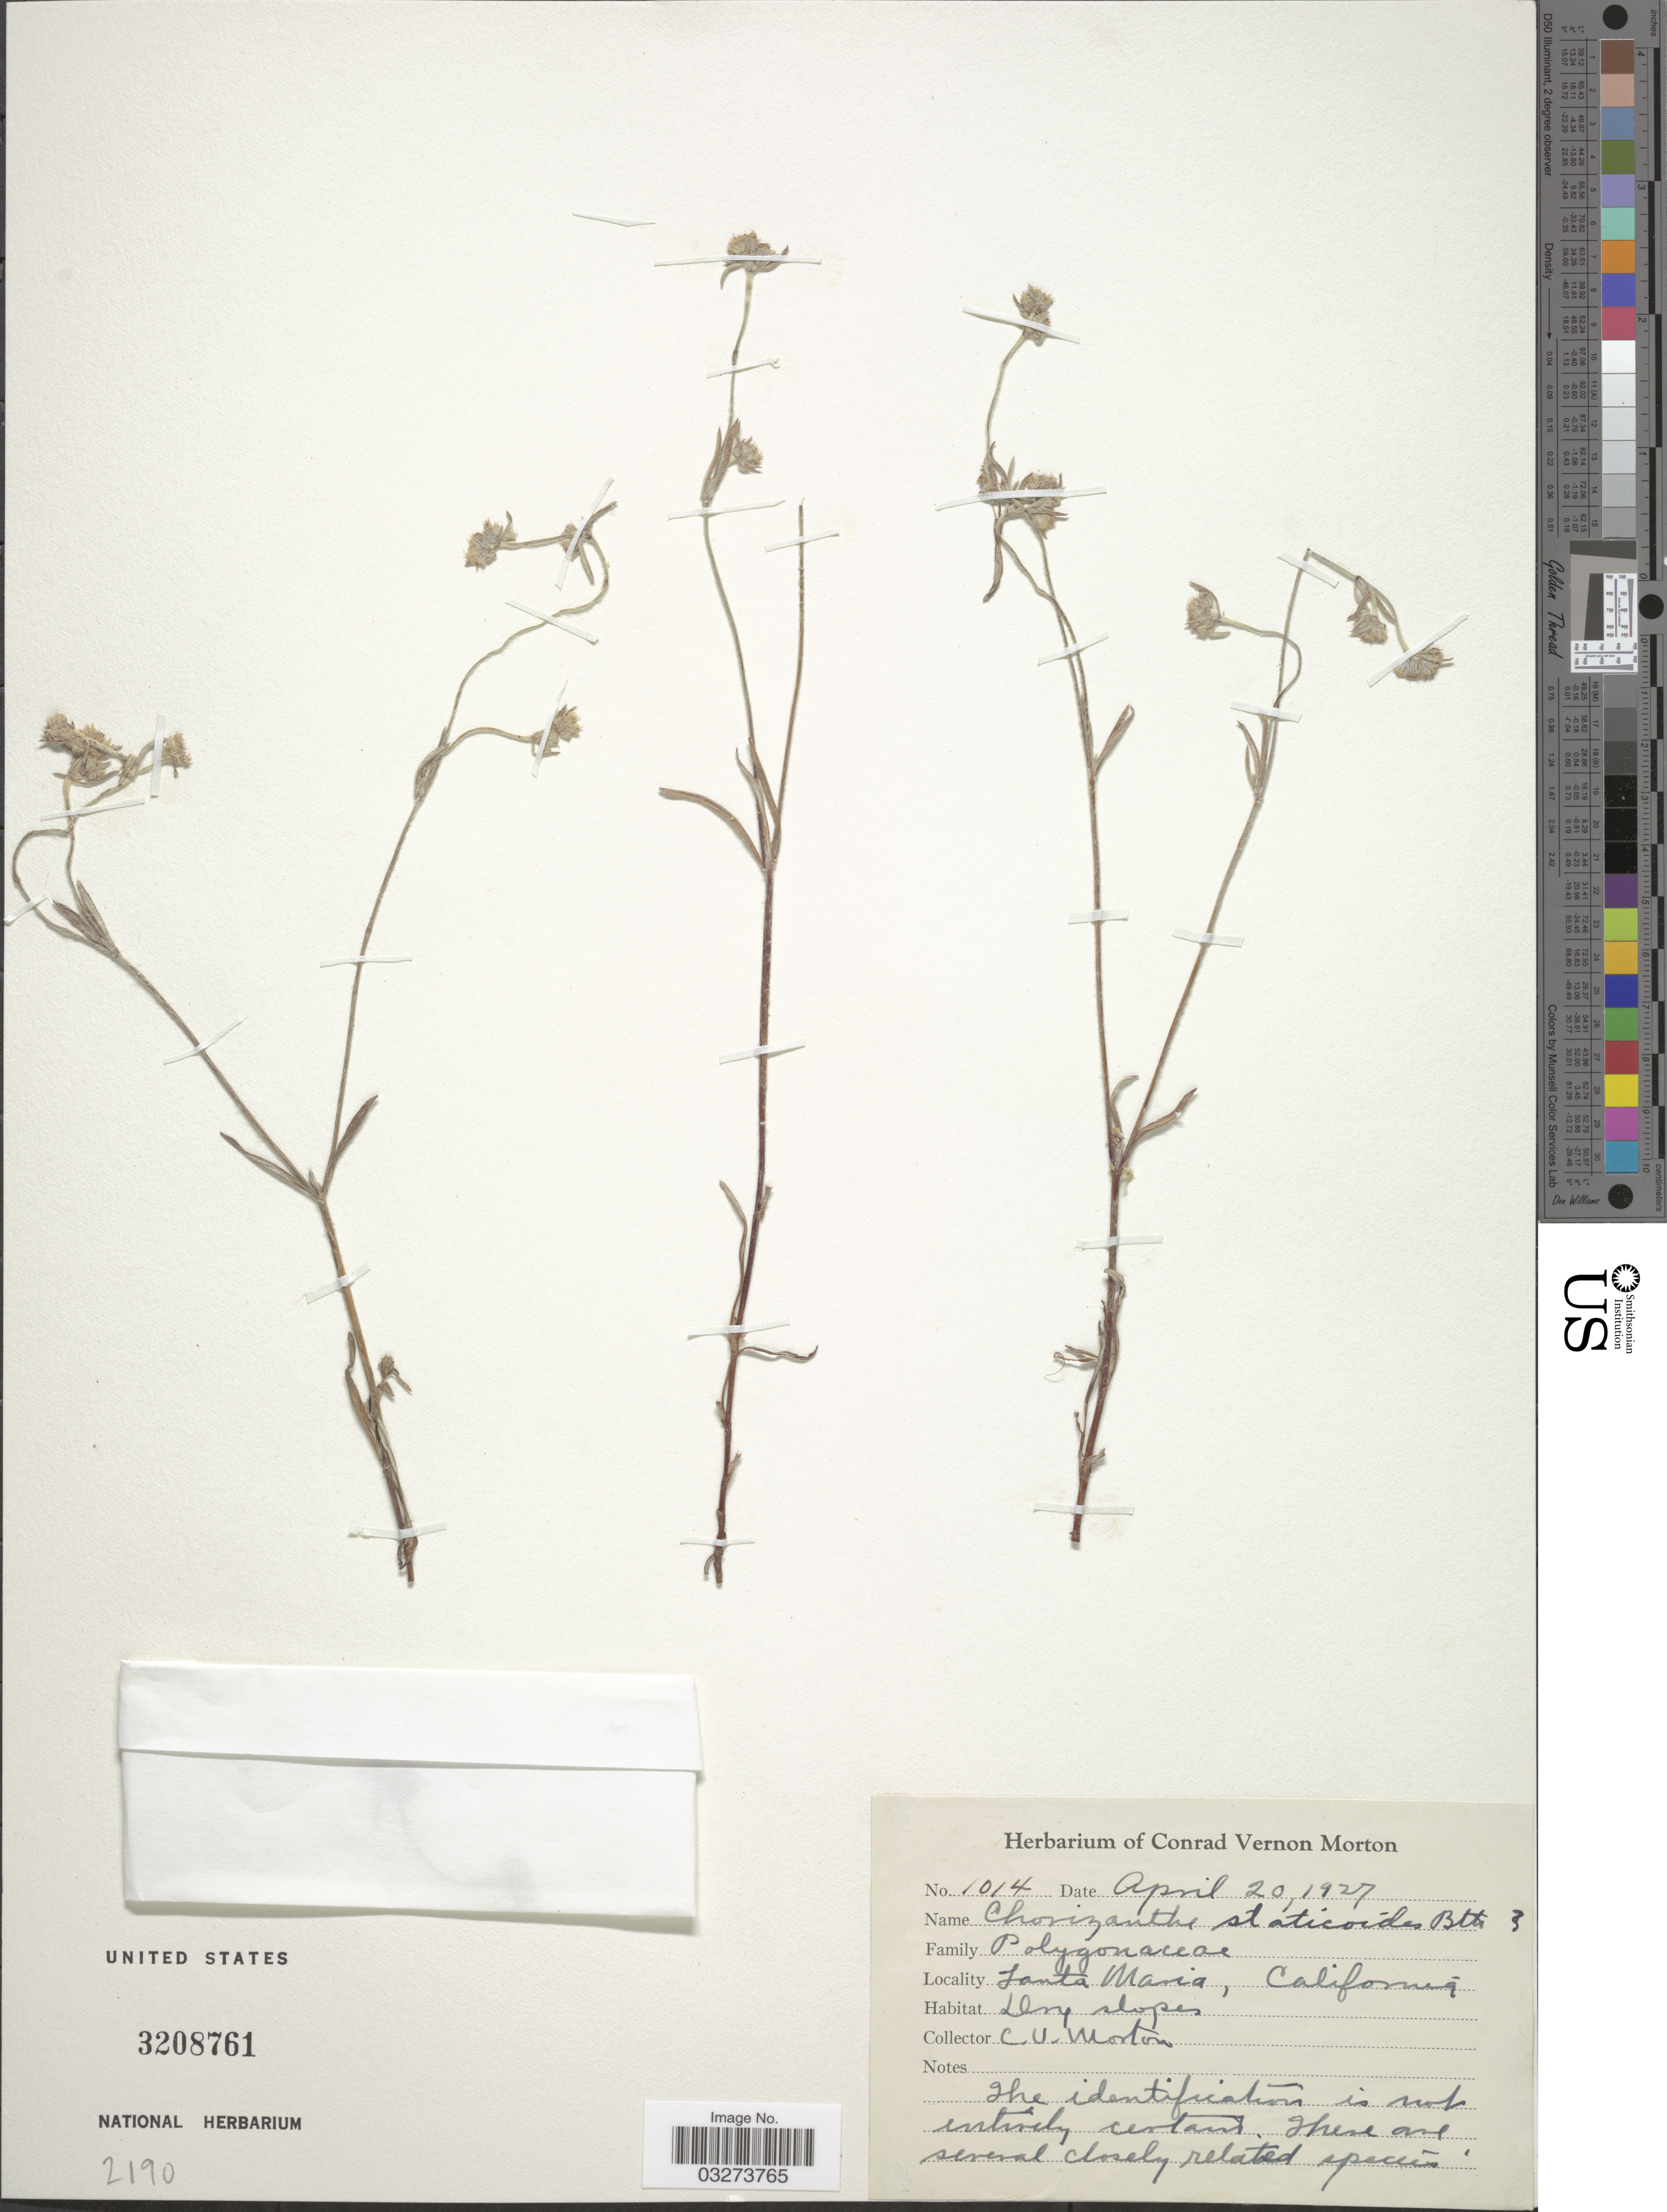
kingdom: Plantae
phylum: Tracheophyta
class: Magnoliopsida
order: Caryophyllales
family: Polygonaceae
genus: Chorizanthe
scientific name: Chorizanthe staticoides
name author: Benth.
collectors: C. V. Morton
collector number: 1014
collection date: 1927-04-20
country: United States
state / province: California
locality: Santa Maria.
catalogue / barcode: US 3208761